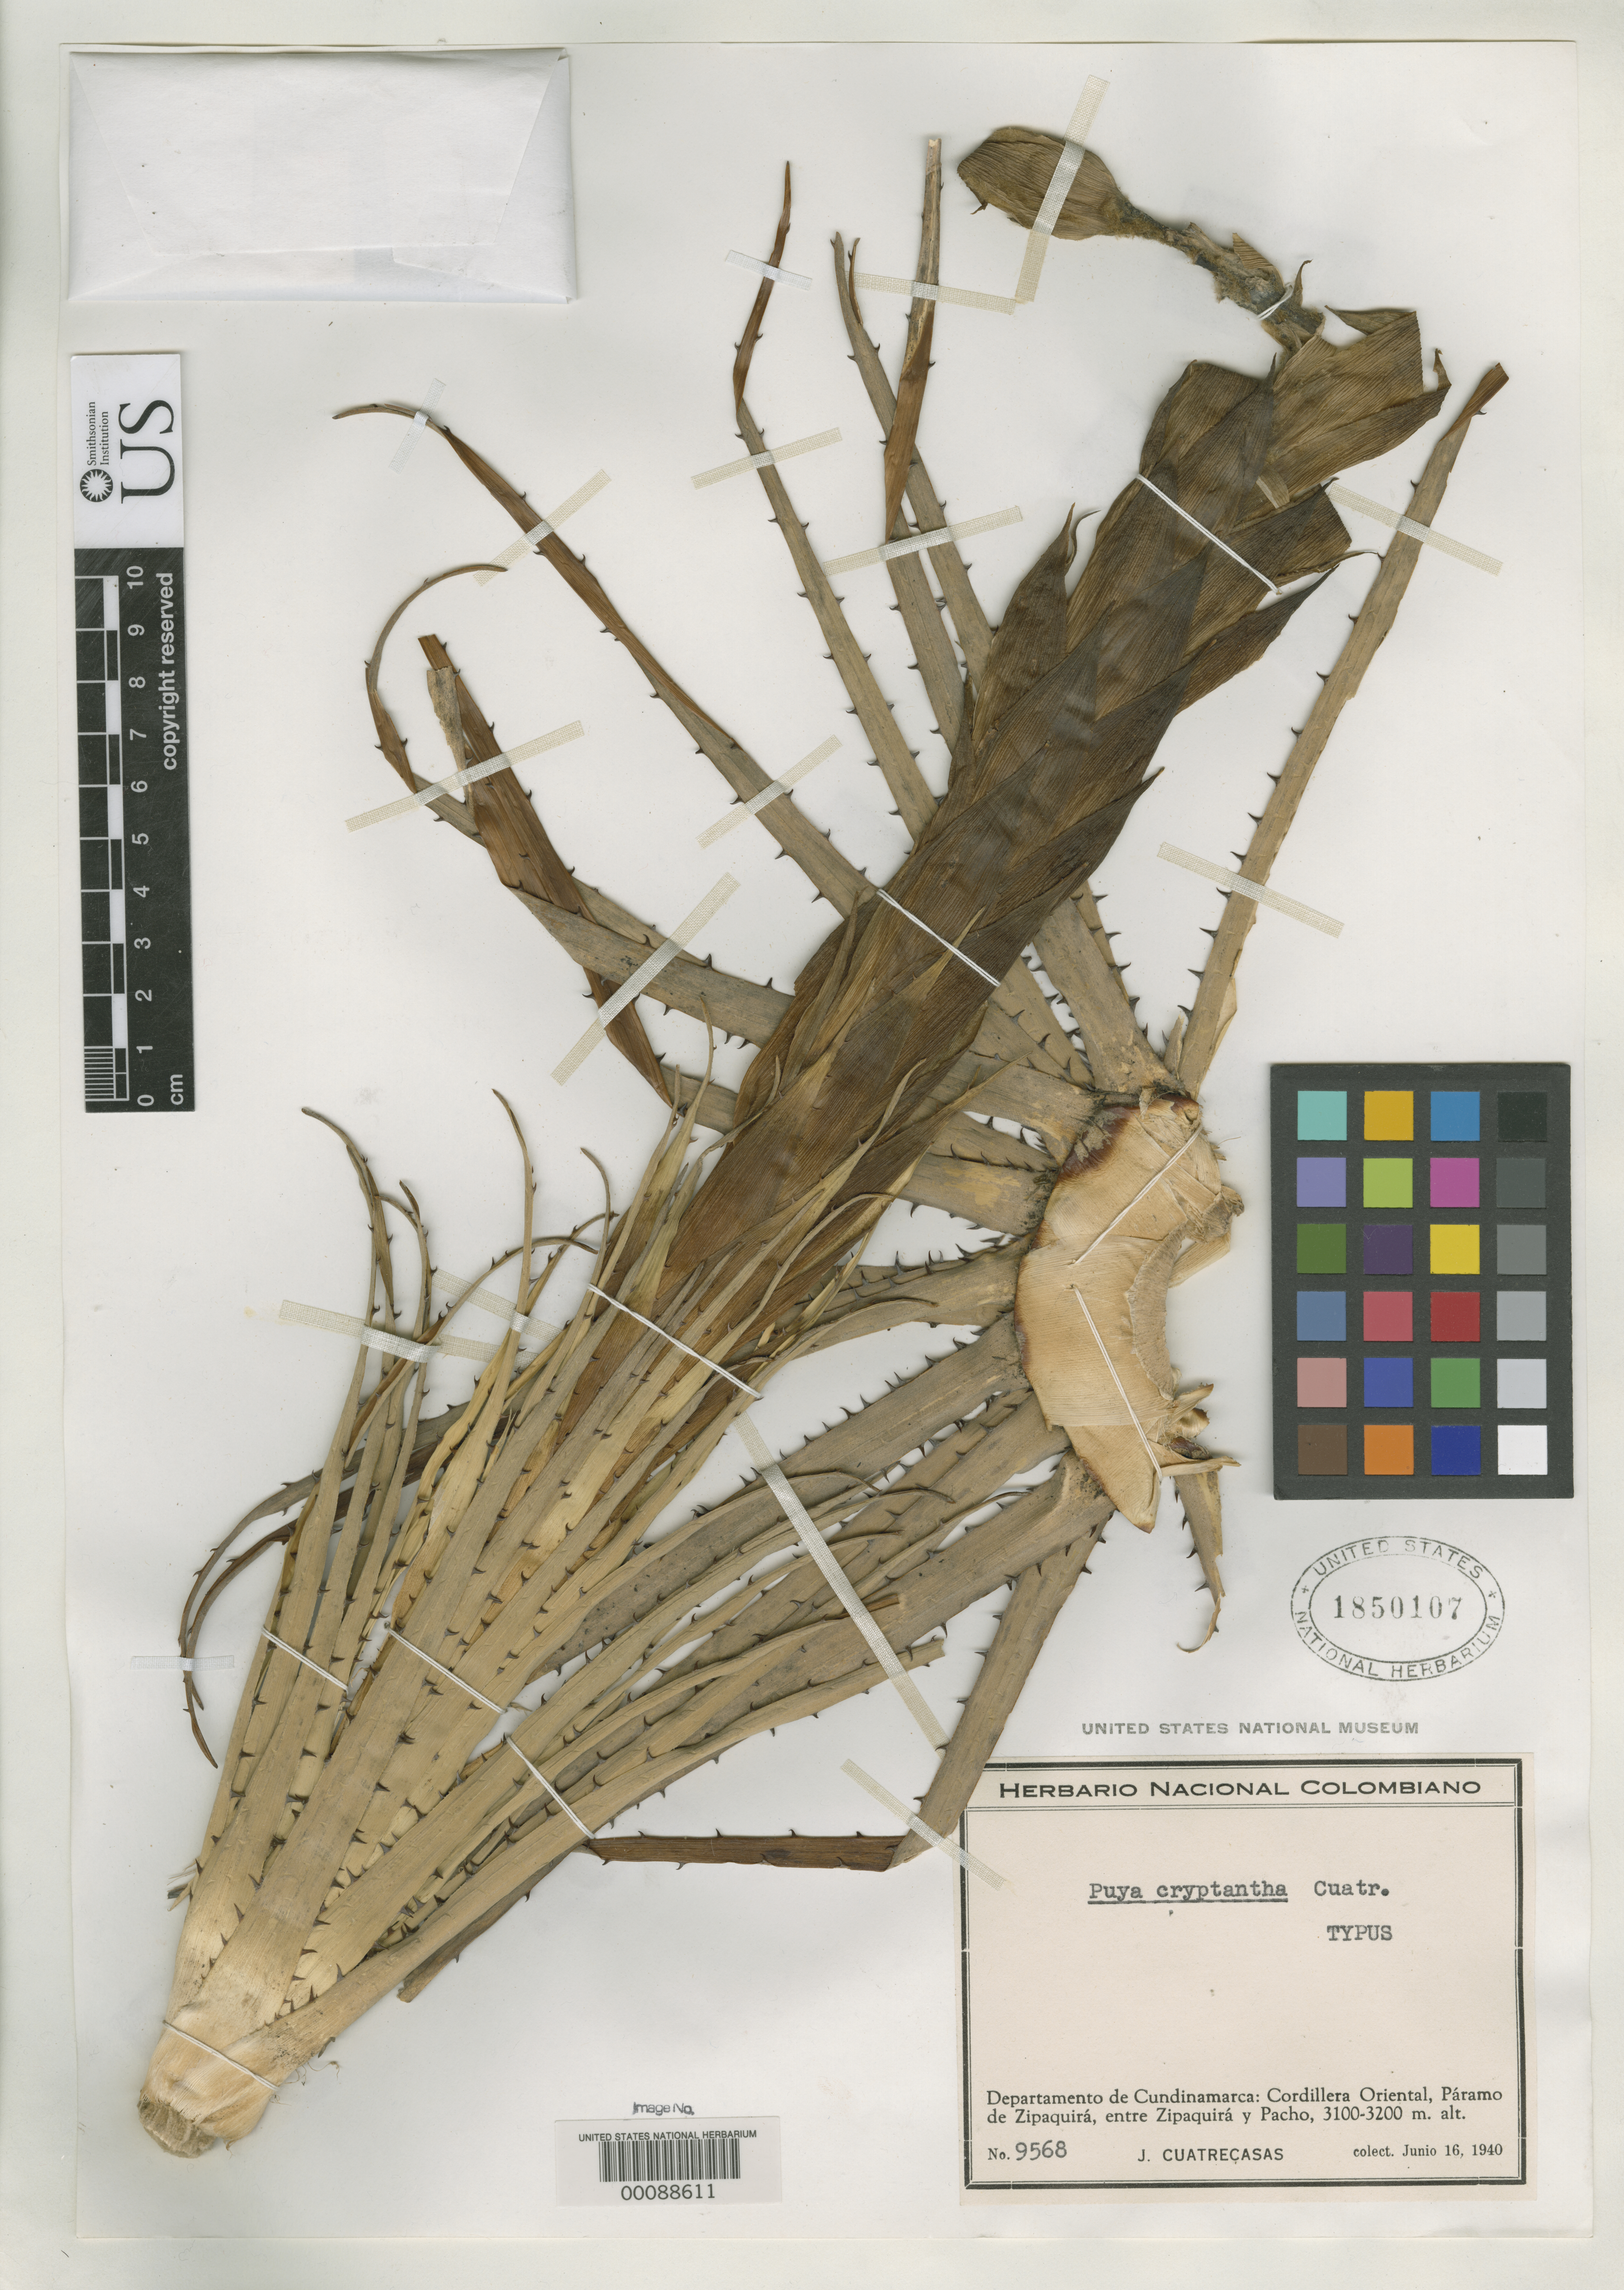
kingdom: Plantae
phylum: Tracheophyta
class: Liliopsida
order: Poales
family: Bromeliaceae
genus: Puya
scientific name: Puya cryptantha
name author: Cuatrec.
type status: Isotype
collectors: J. Cuatrecasas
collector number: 9568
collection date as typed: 16 Jun 1940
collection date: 1940-06-16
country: Colombia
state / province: Cundinamarca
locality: Paramo de Zipaquira, between Zipaquira and Pacho, Cordillera Oriental.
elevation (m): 3100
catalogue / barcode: US 1850107